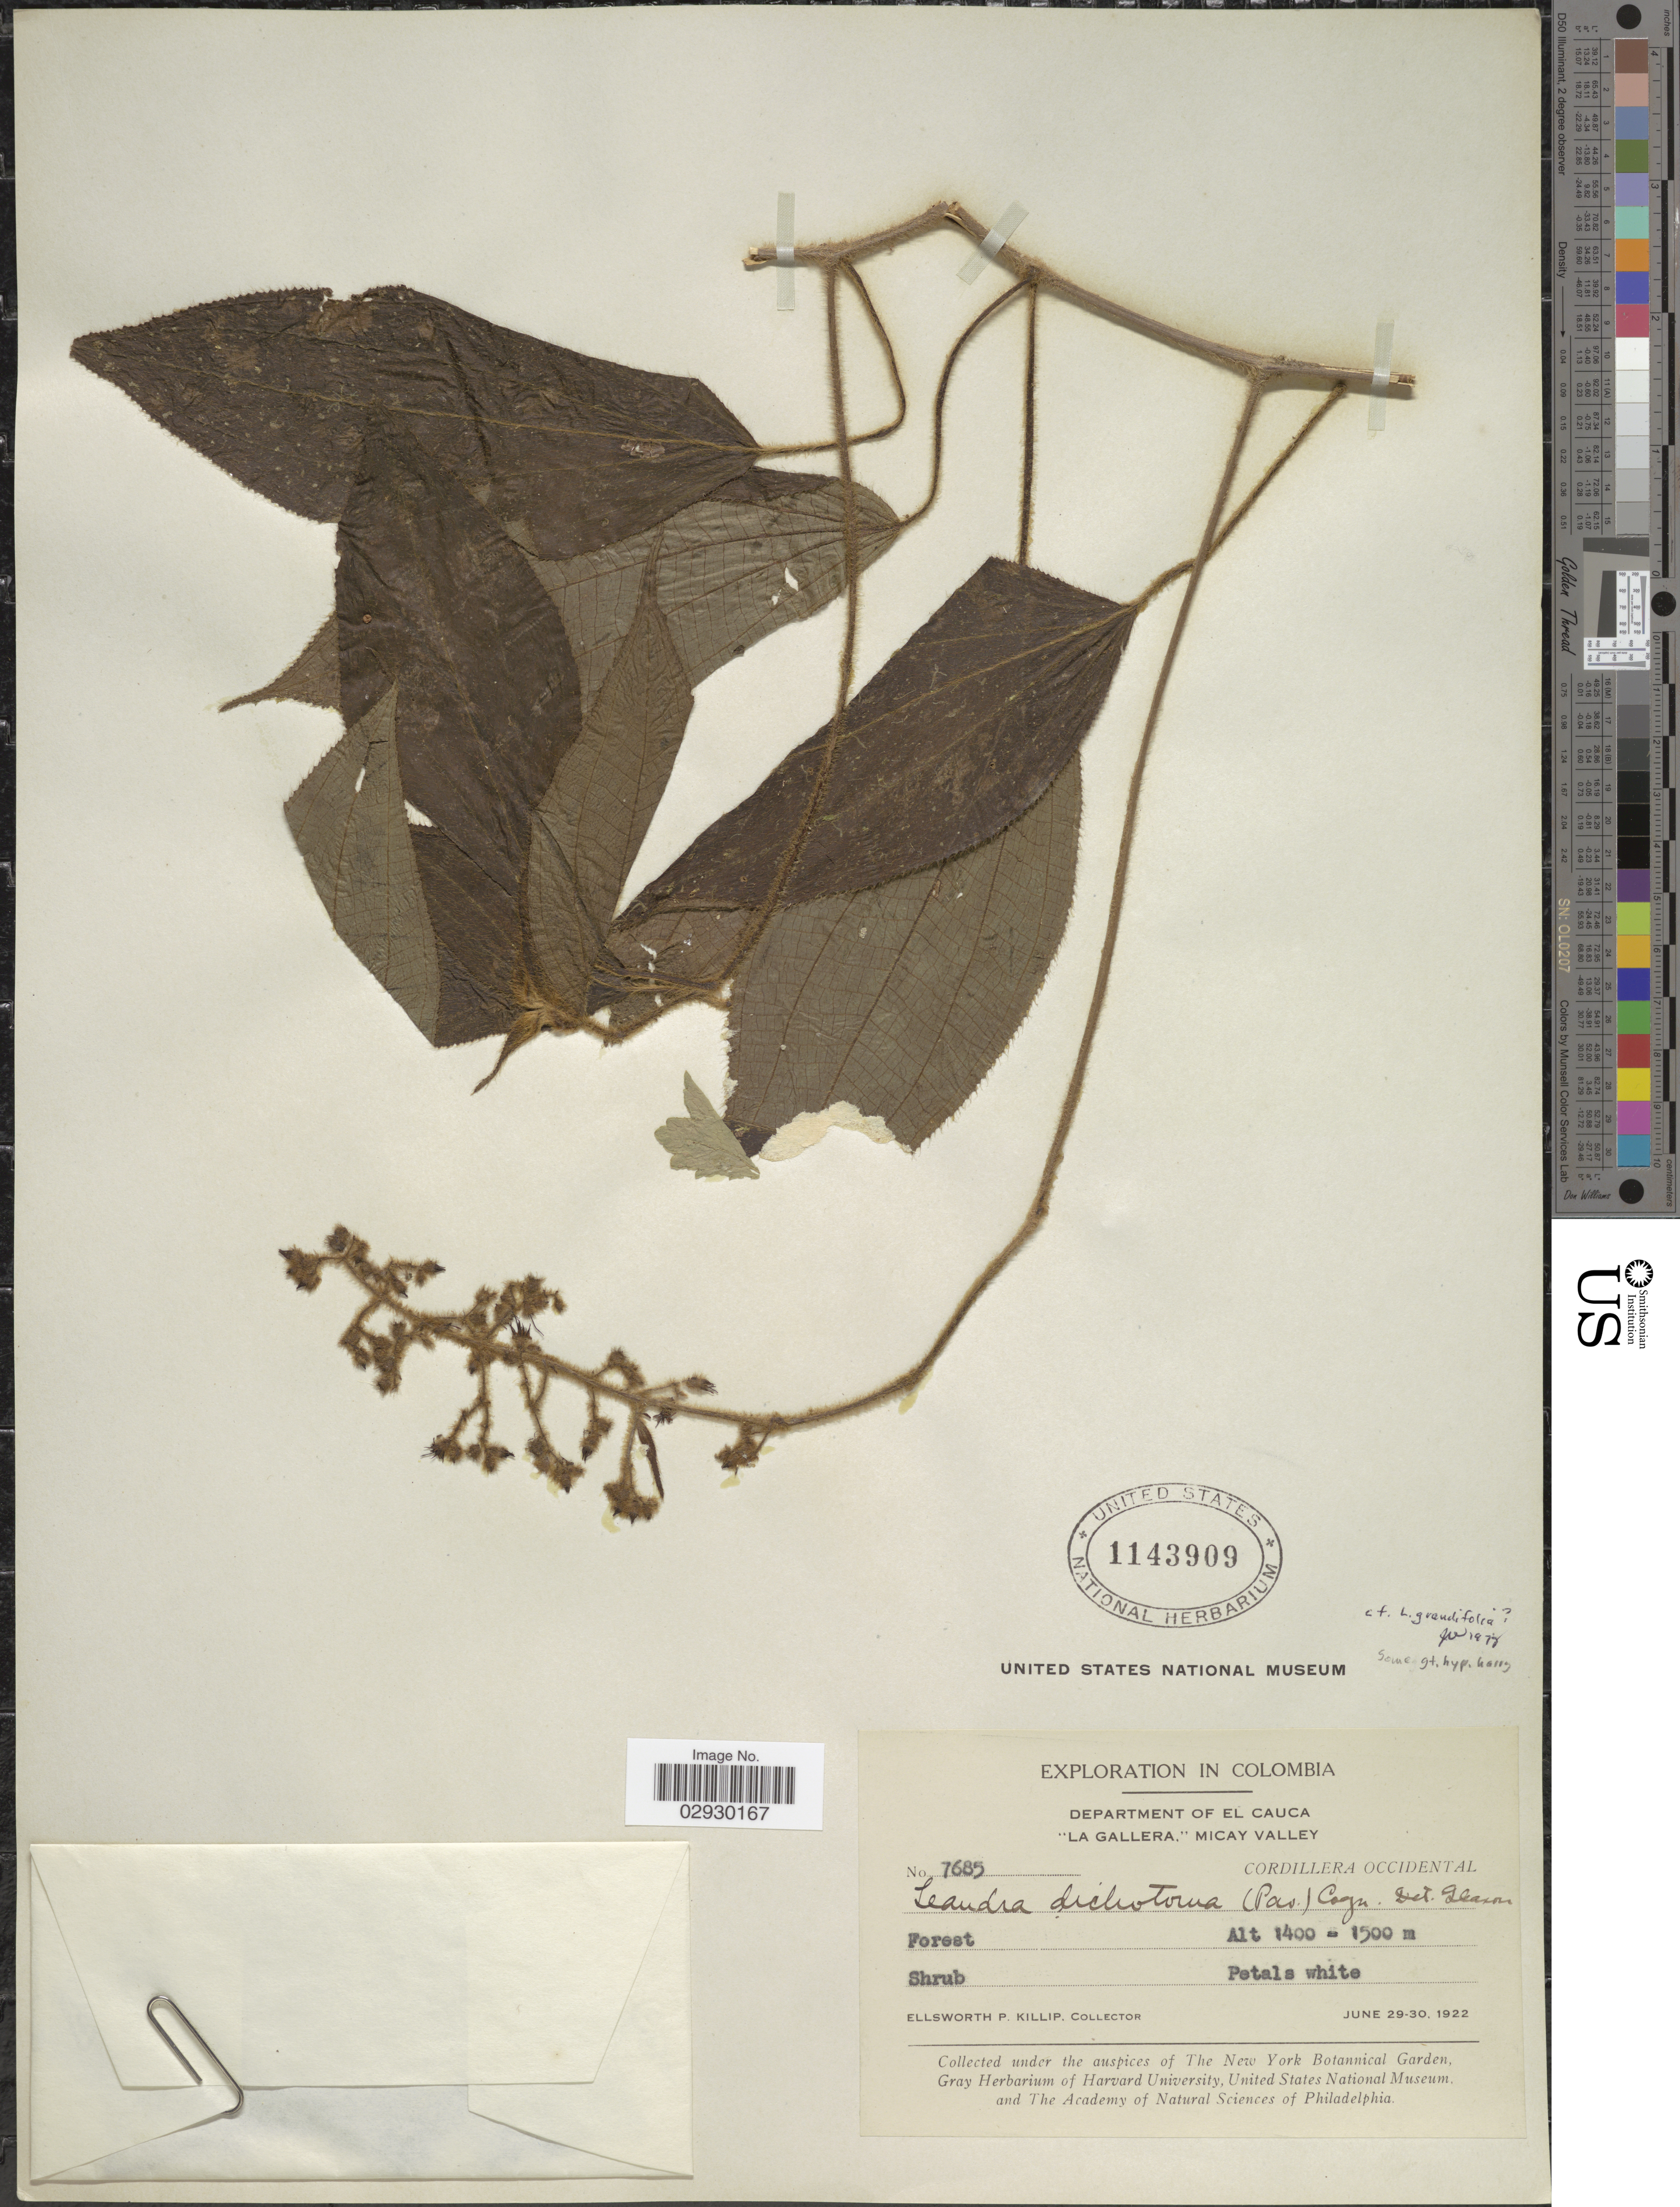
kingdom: Plantae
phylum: Tracheophyta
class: Magnoliopsida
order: Myrtales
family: Melastomataceae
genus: Leandra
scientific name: Leandra sp.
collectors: E. P. Killip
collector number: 7685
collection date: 1922-06-29/1922-06-30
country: Colombia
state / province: Cauca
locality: Department of El Cauca. "La Gallera," Micay Valley. Cordillera Occidental.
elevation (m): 1400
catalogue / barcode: US 1143909